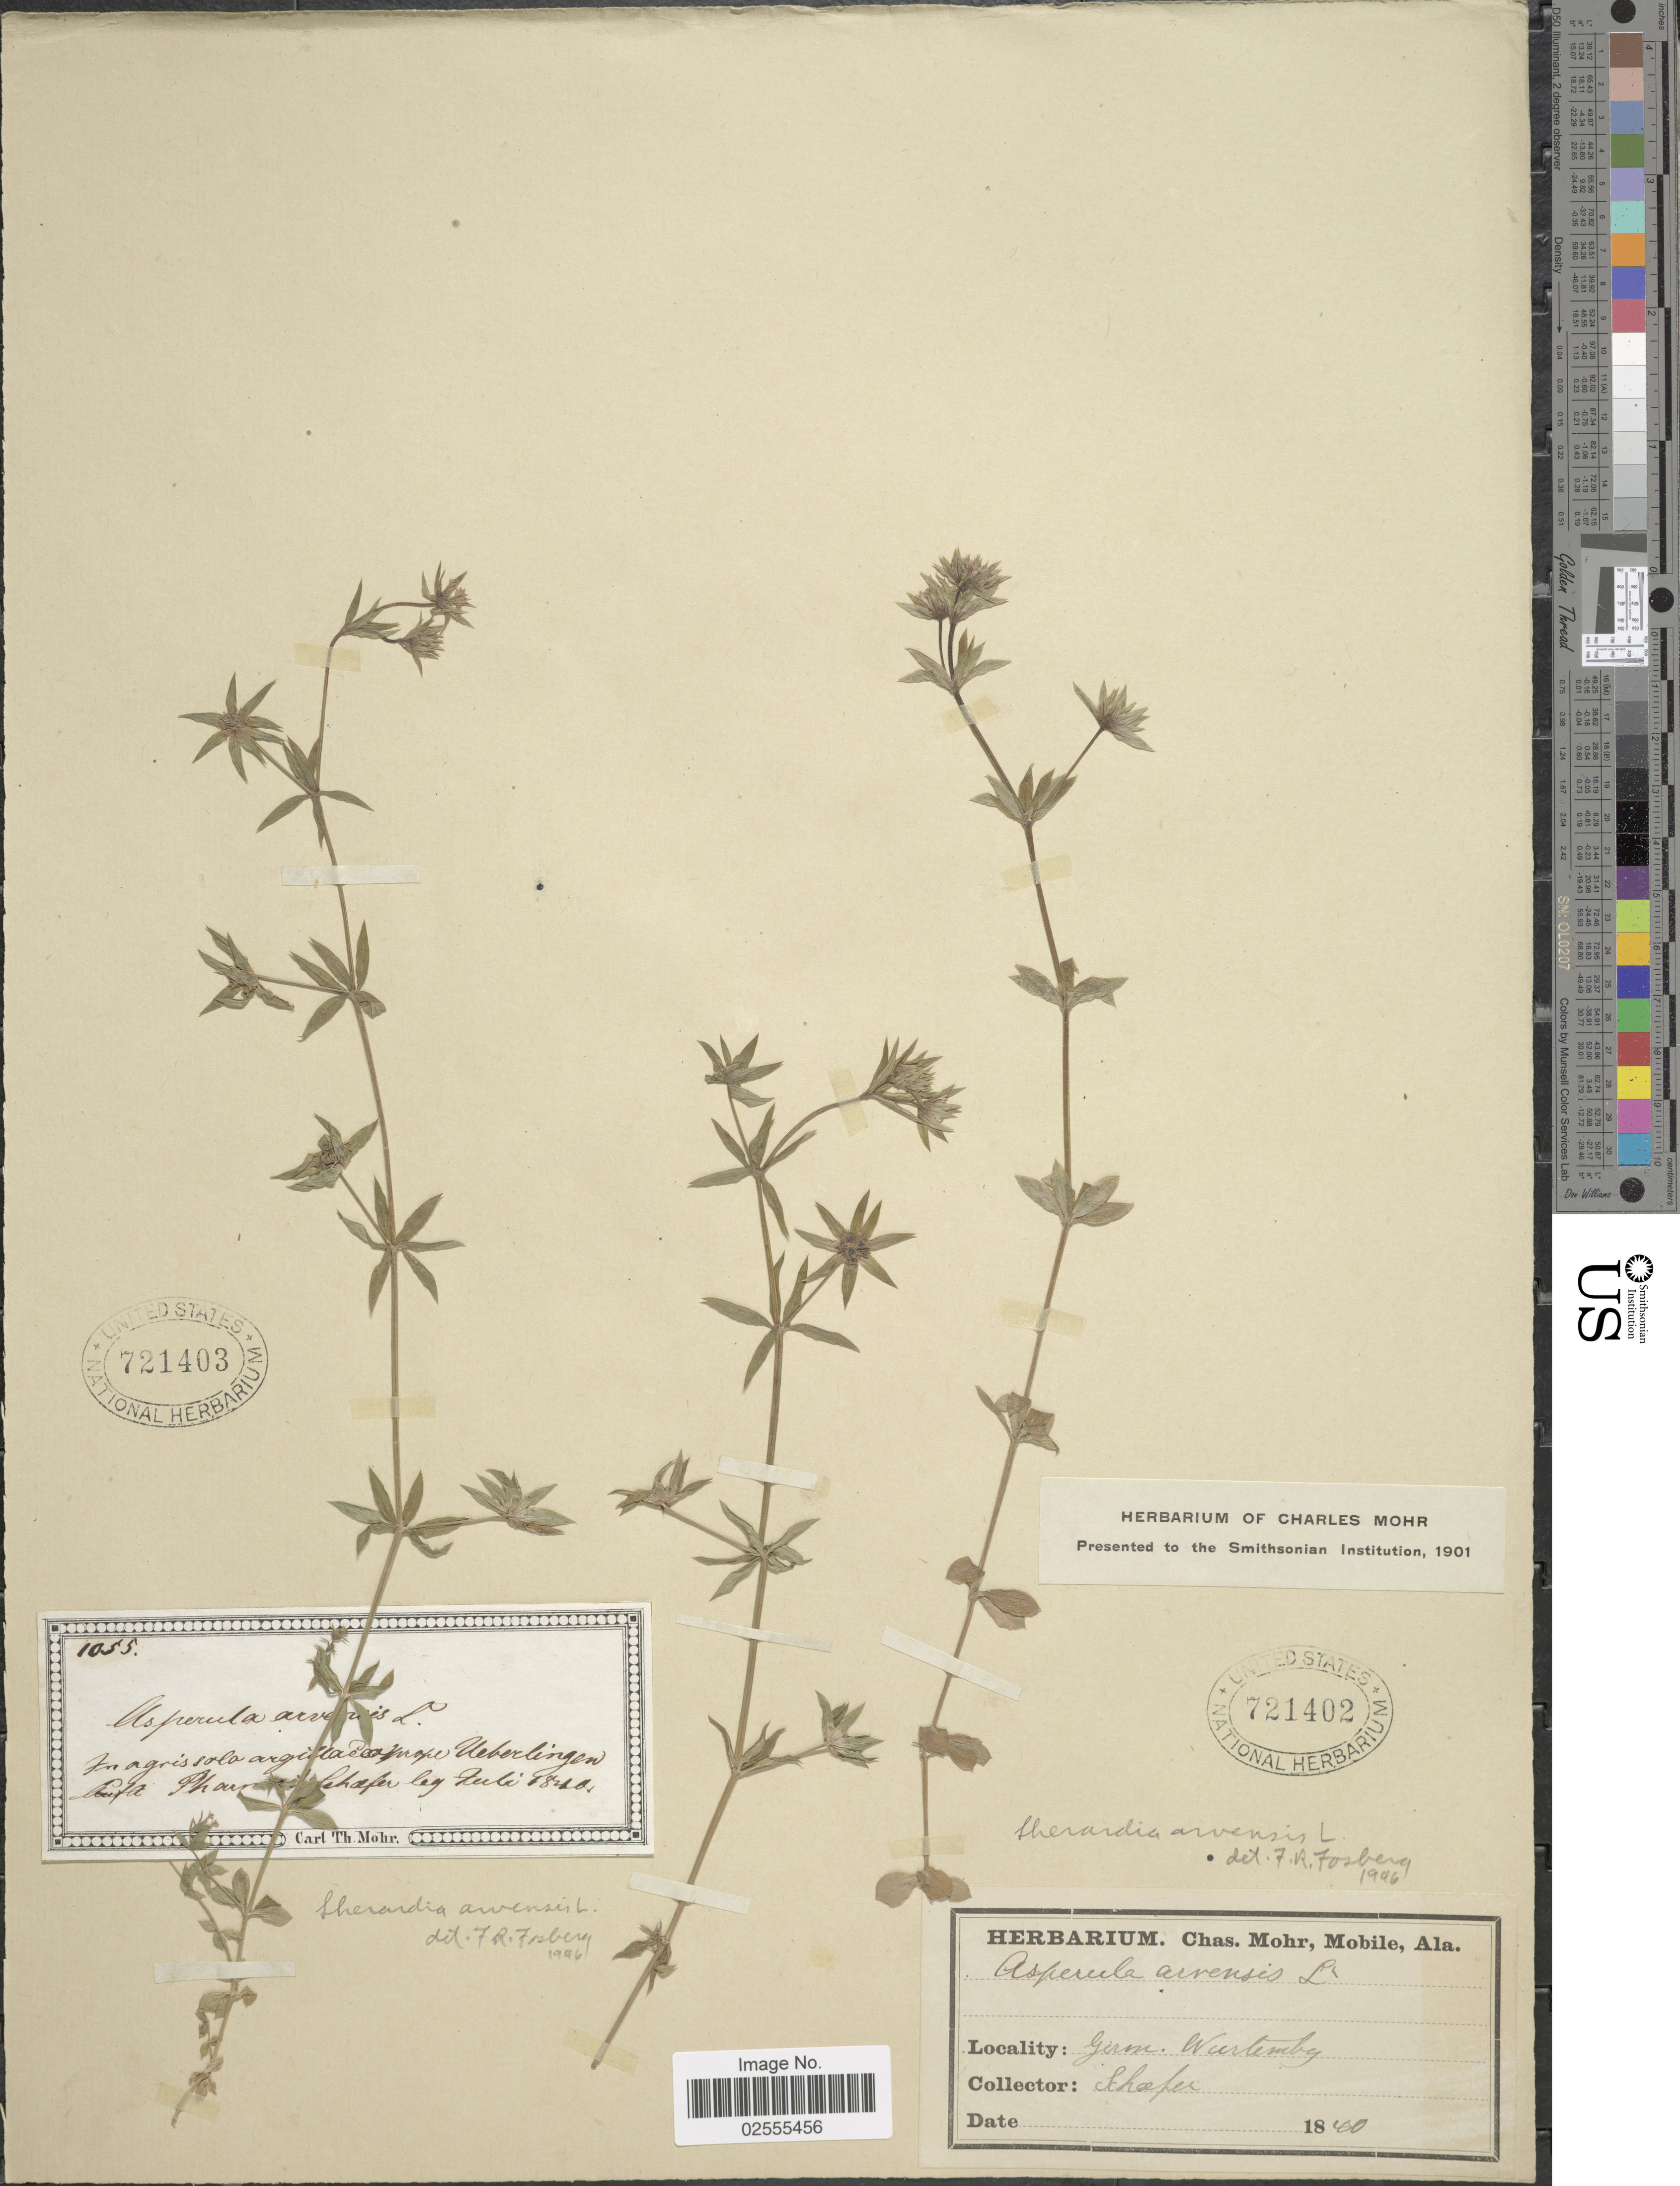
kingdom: Plantae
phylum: Tracheophyta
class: Magnoliopsida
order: Gentianales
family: Rubiaceae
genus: Sherardia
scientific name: Sherardia arvensis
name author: L.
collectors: -. Schafer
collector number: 1055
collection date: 1840-07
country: Germany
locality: In agris sola argillacea prope Ueberlingen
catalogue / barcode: US 721403-2